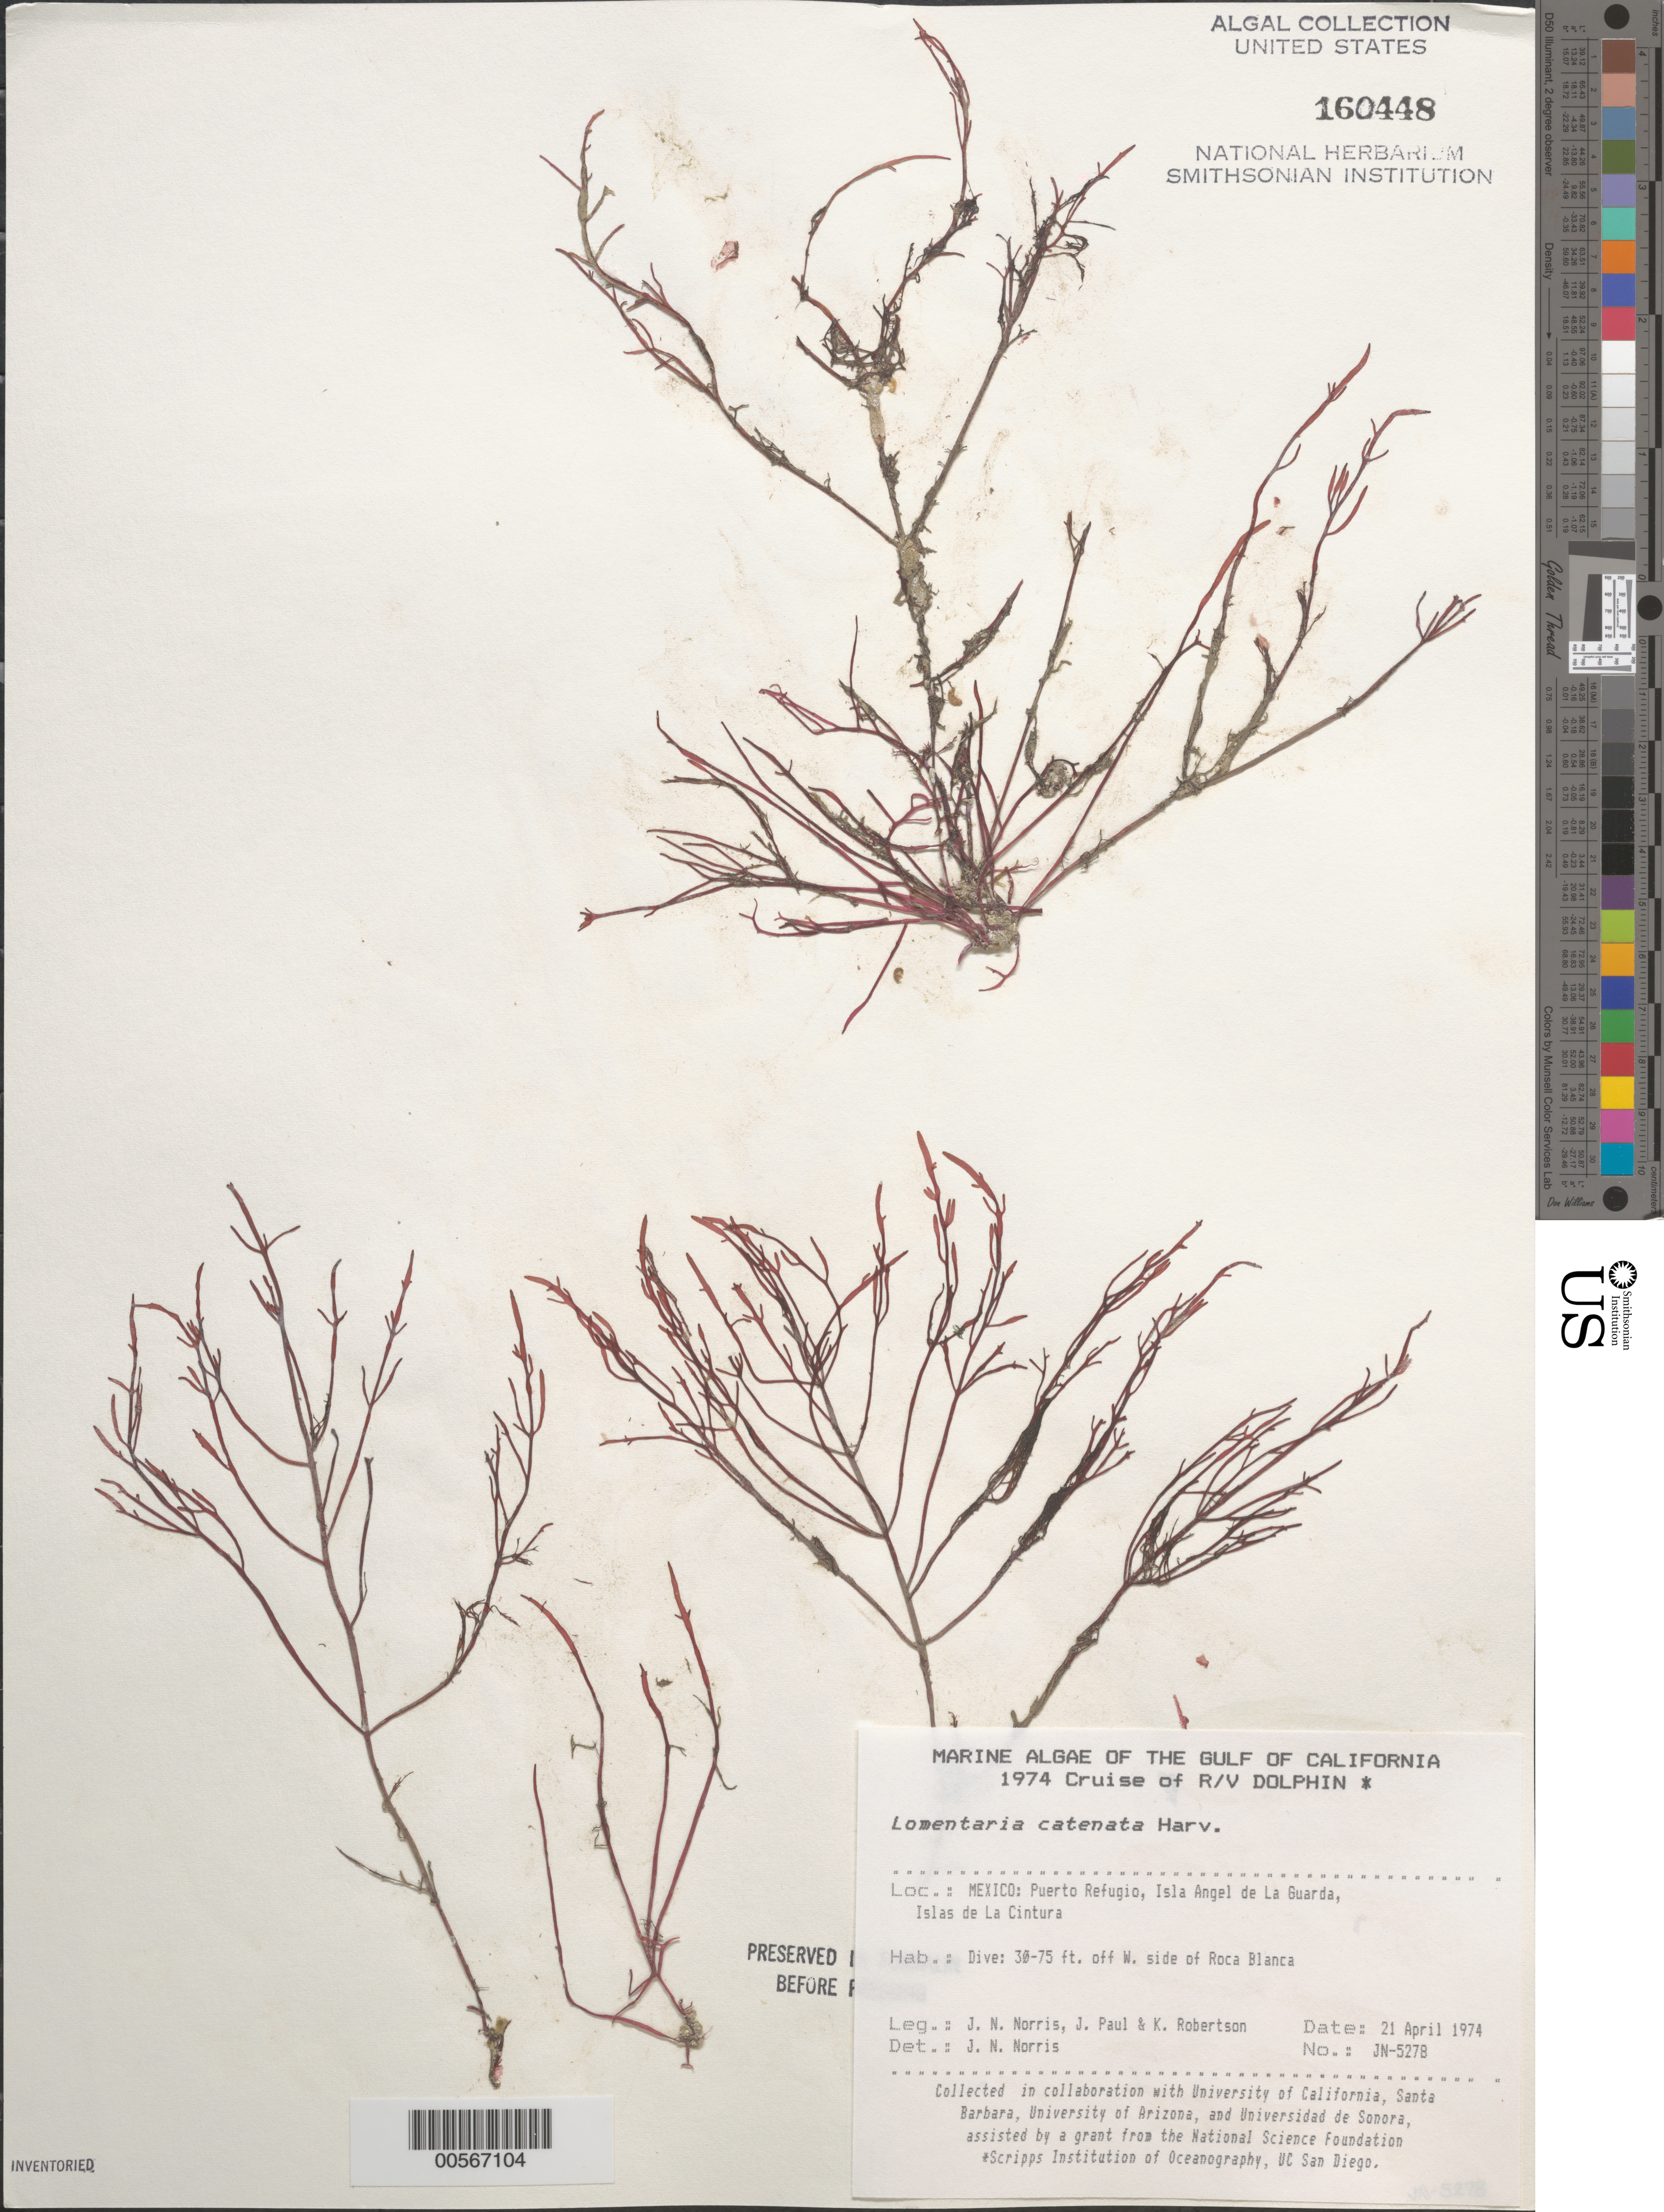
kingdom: Plantae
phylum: Rhodophyta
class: Florideophyceae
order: Rhodymeniales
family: Lomentariaceae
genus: Fushitsunagia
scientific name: Fushitsunagia catenata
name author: (Harv.) Filloramo & G.W. Saunders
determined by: Algae name updating Project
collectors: J. N. Norris, J. Paul & K. Robertson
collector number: JN-5278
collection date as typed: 21 Apr 1974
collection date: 1974-04-21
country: Mexico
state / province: Baja California Norte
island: Isla Angel de la Guarda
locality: Roca Blanca, Puerto Refugio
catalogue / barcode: US 160448